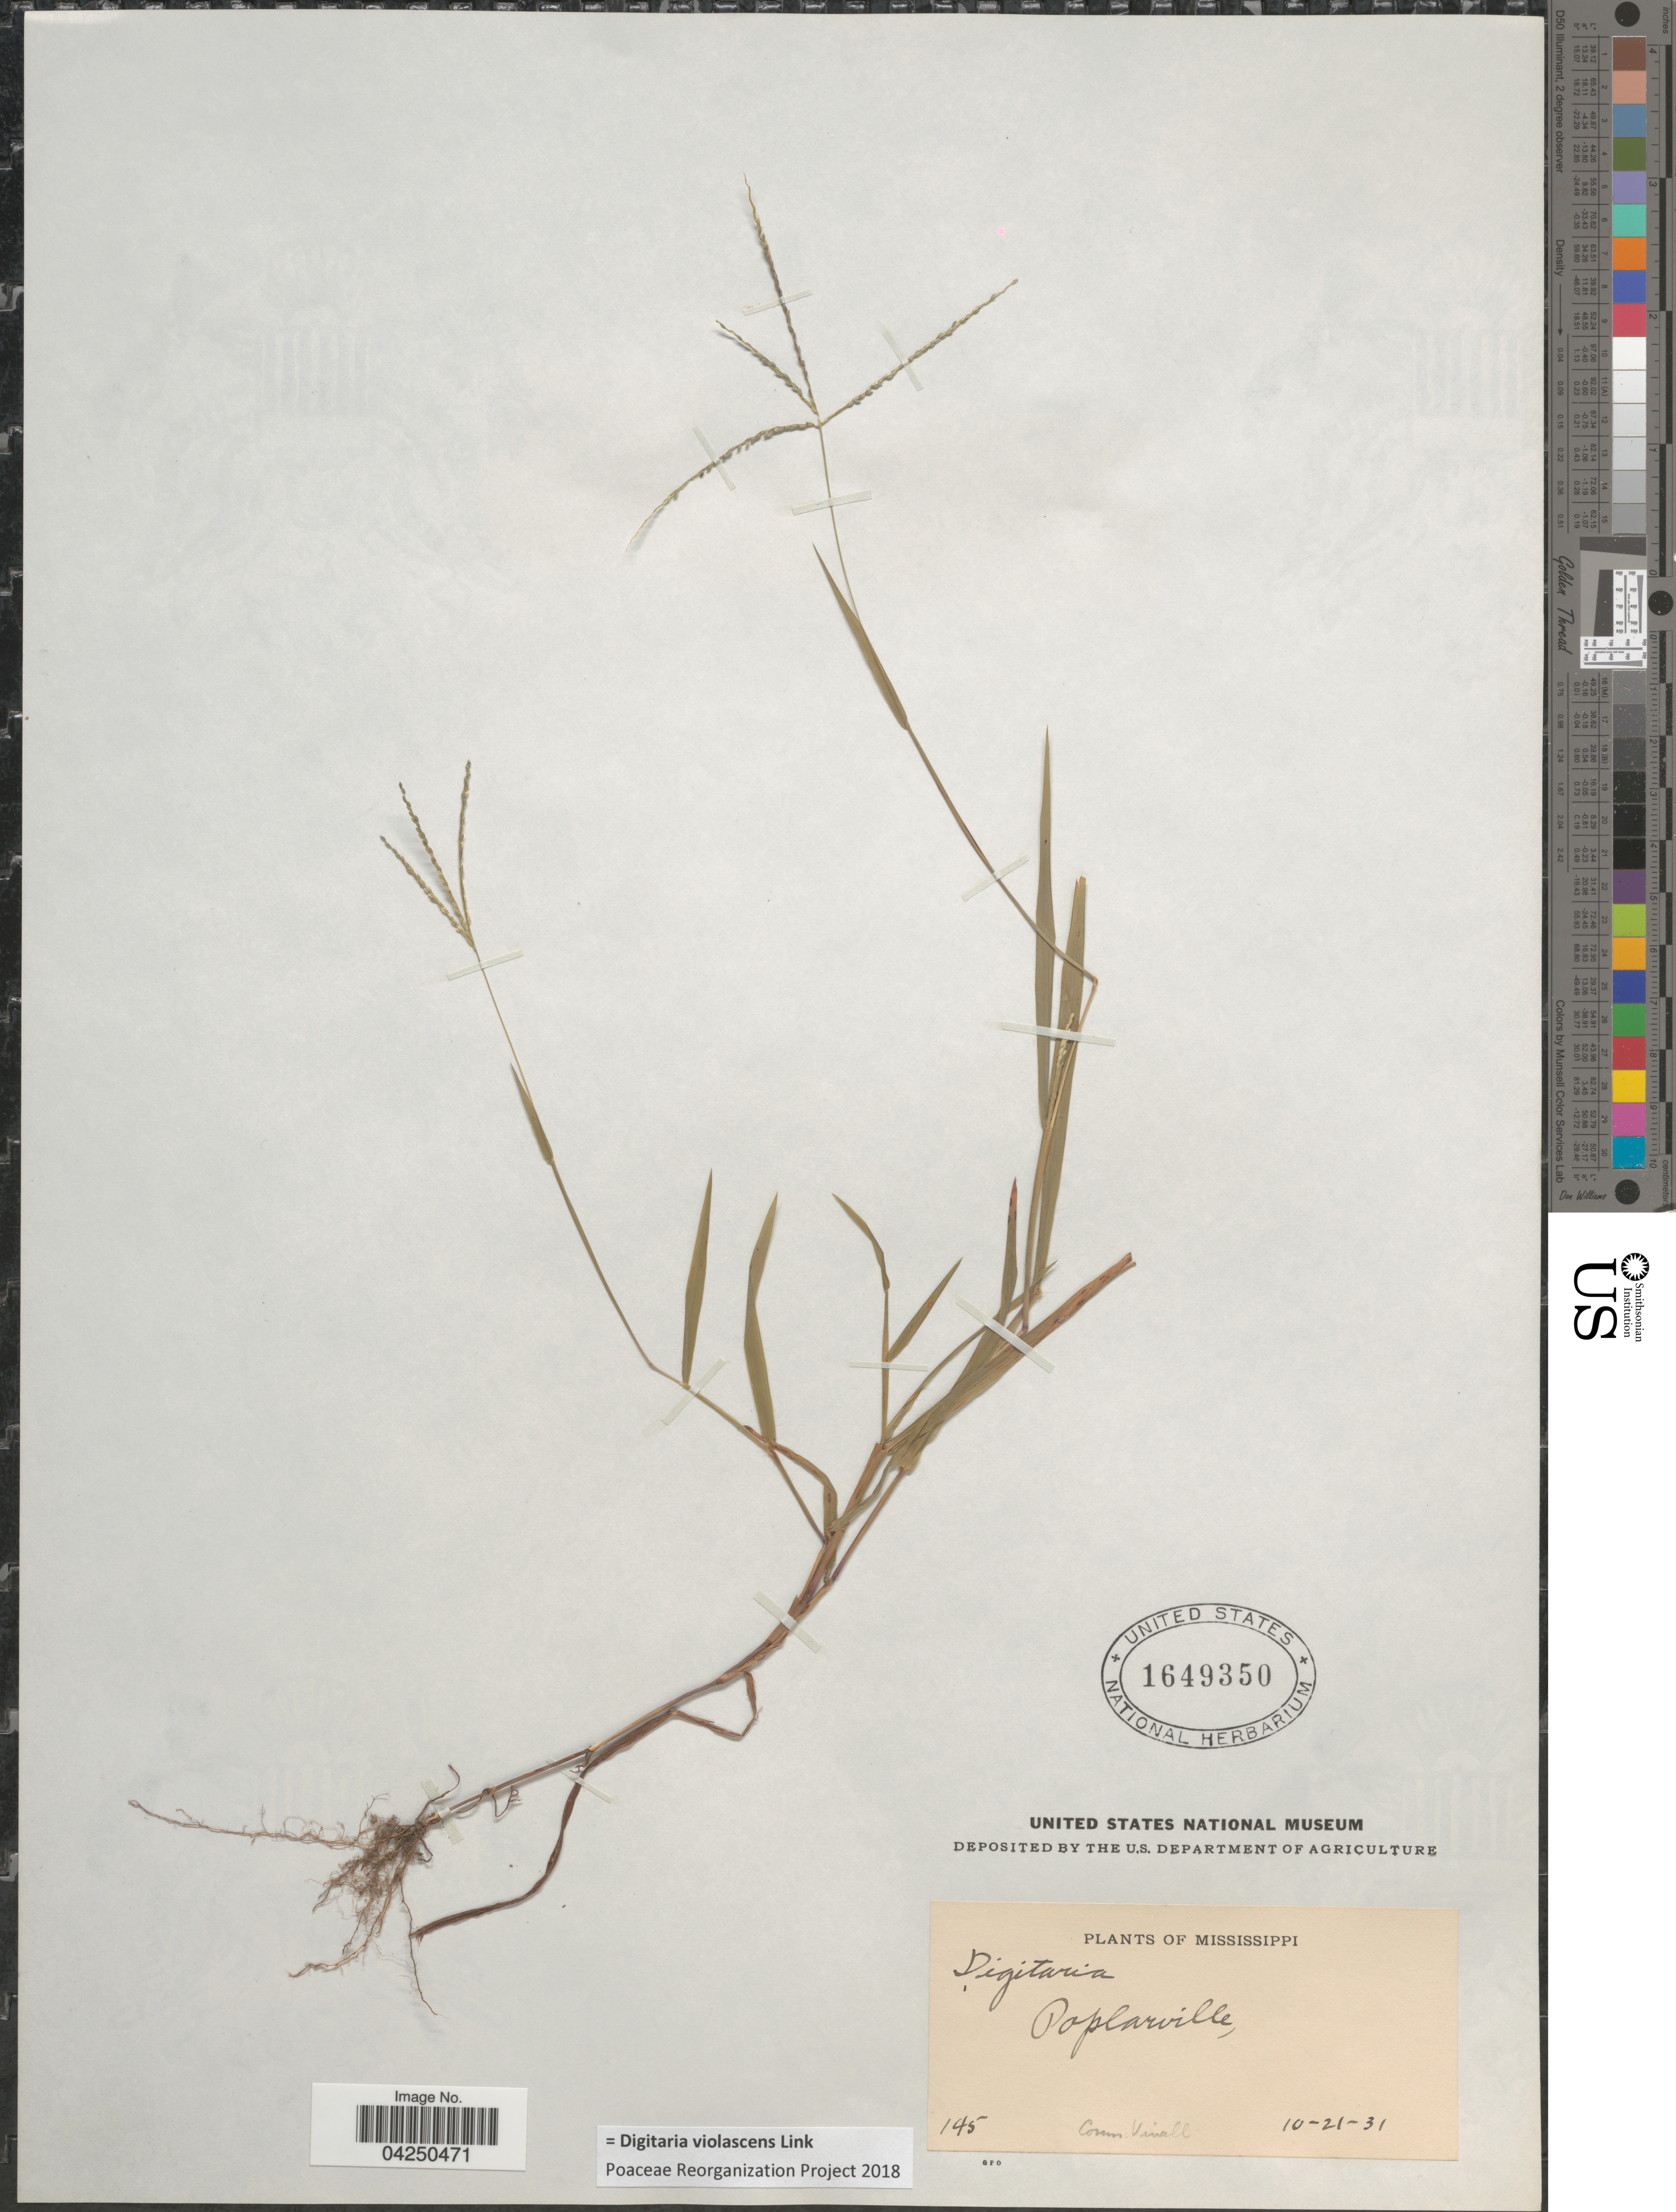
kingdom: Plantae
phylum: Tracheophyta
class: Liliopsida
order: Poales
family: Poaceae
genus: Digitaria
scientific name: Digitaria violascens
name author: Link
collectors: Vinall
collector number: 145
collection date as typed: Transcribed d/m/y: 21/10/31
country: United States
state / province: Mississippi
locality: Poplarville.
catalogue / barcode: US 1649350